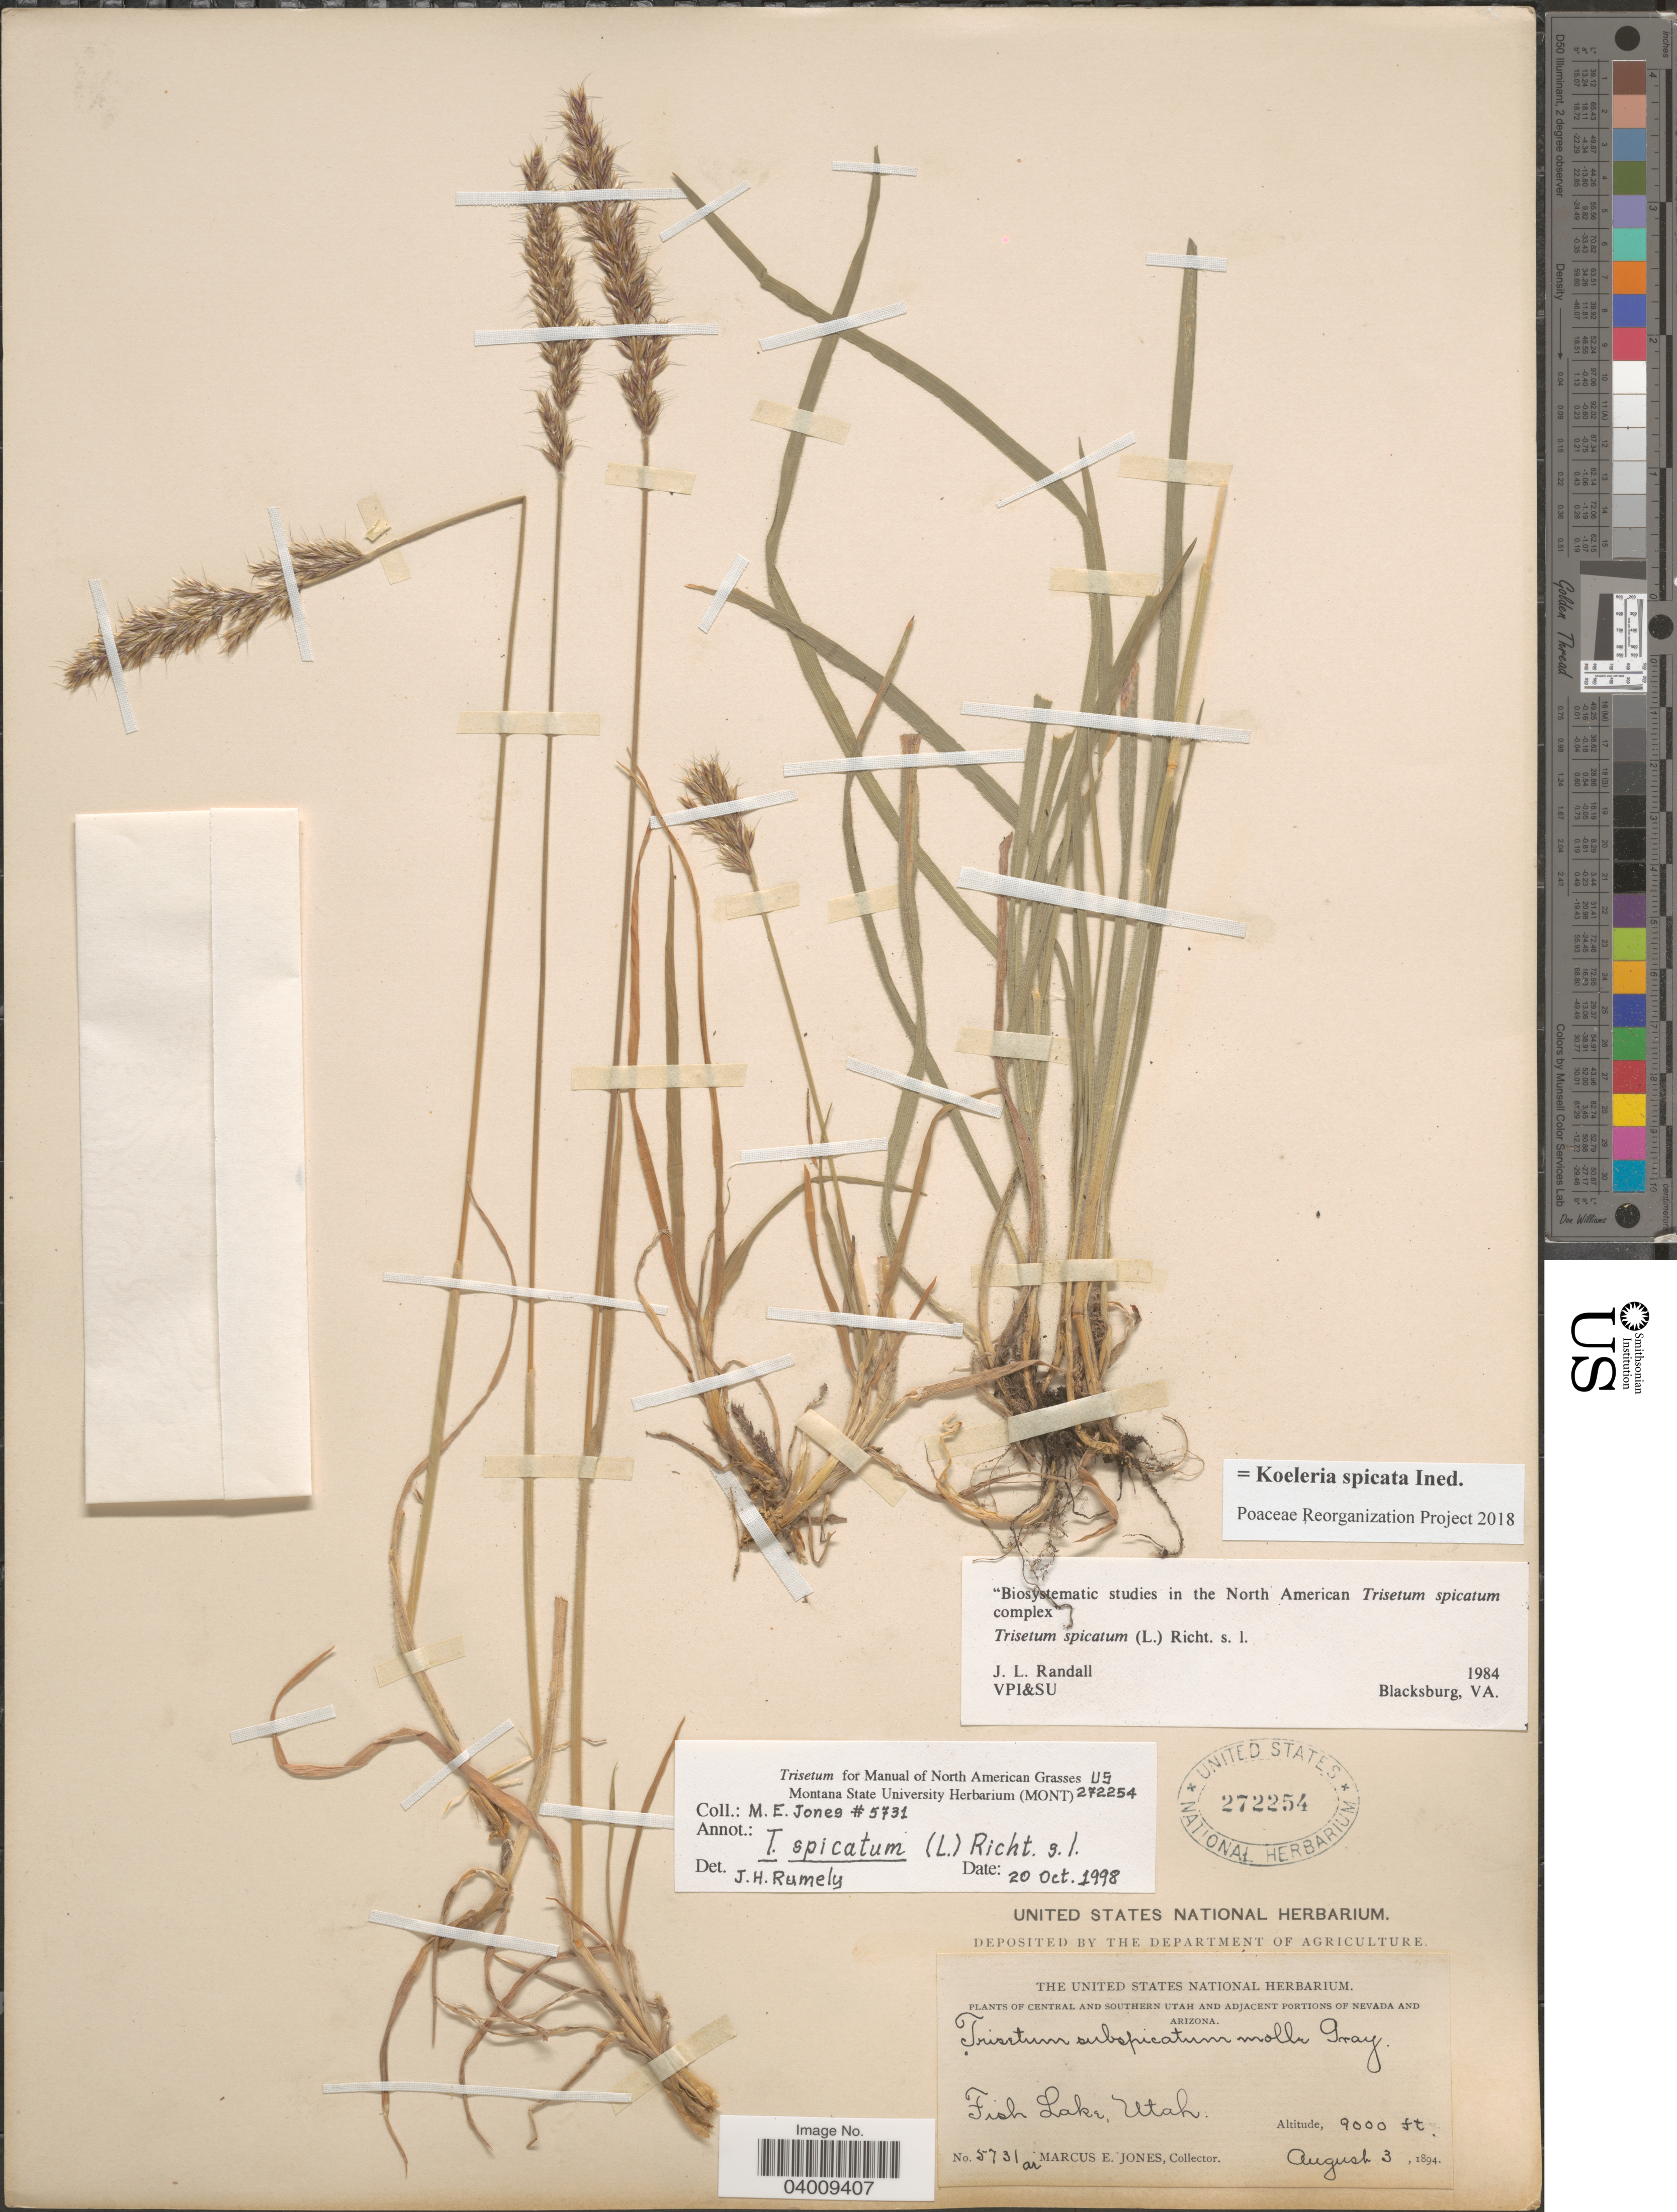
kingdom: Plantae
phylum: Tracheophyta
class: Liliopsida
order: Poales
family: Poaceae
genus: Koeleria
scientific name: Koeleria spicata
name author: (L.) Barberá et al.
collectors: M. E. Jones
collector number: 3721 ar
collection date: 1894-08-03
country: United States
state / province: Utah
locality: Central and Southern Utah. Fish Lake.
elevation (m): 2743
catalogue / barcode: US 272254